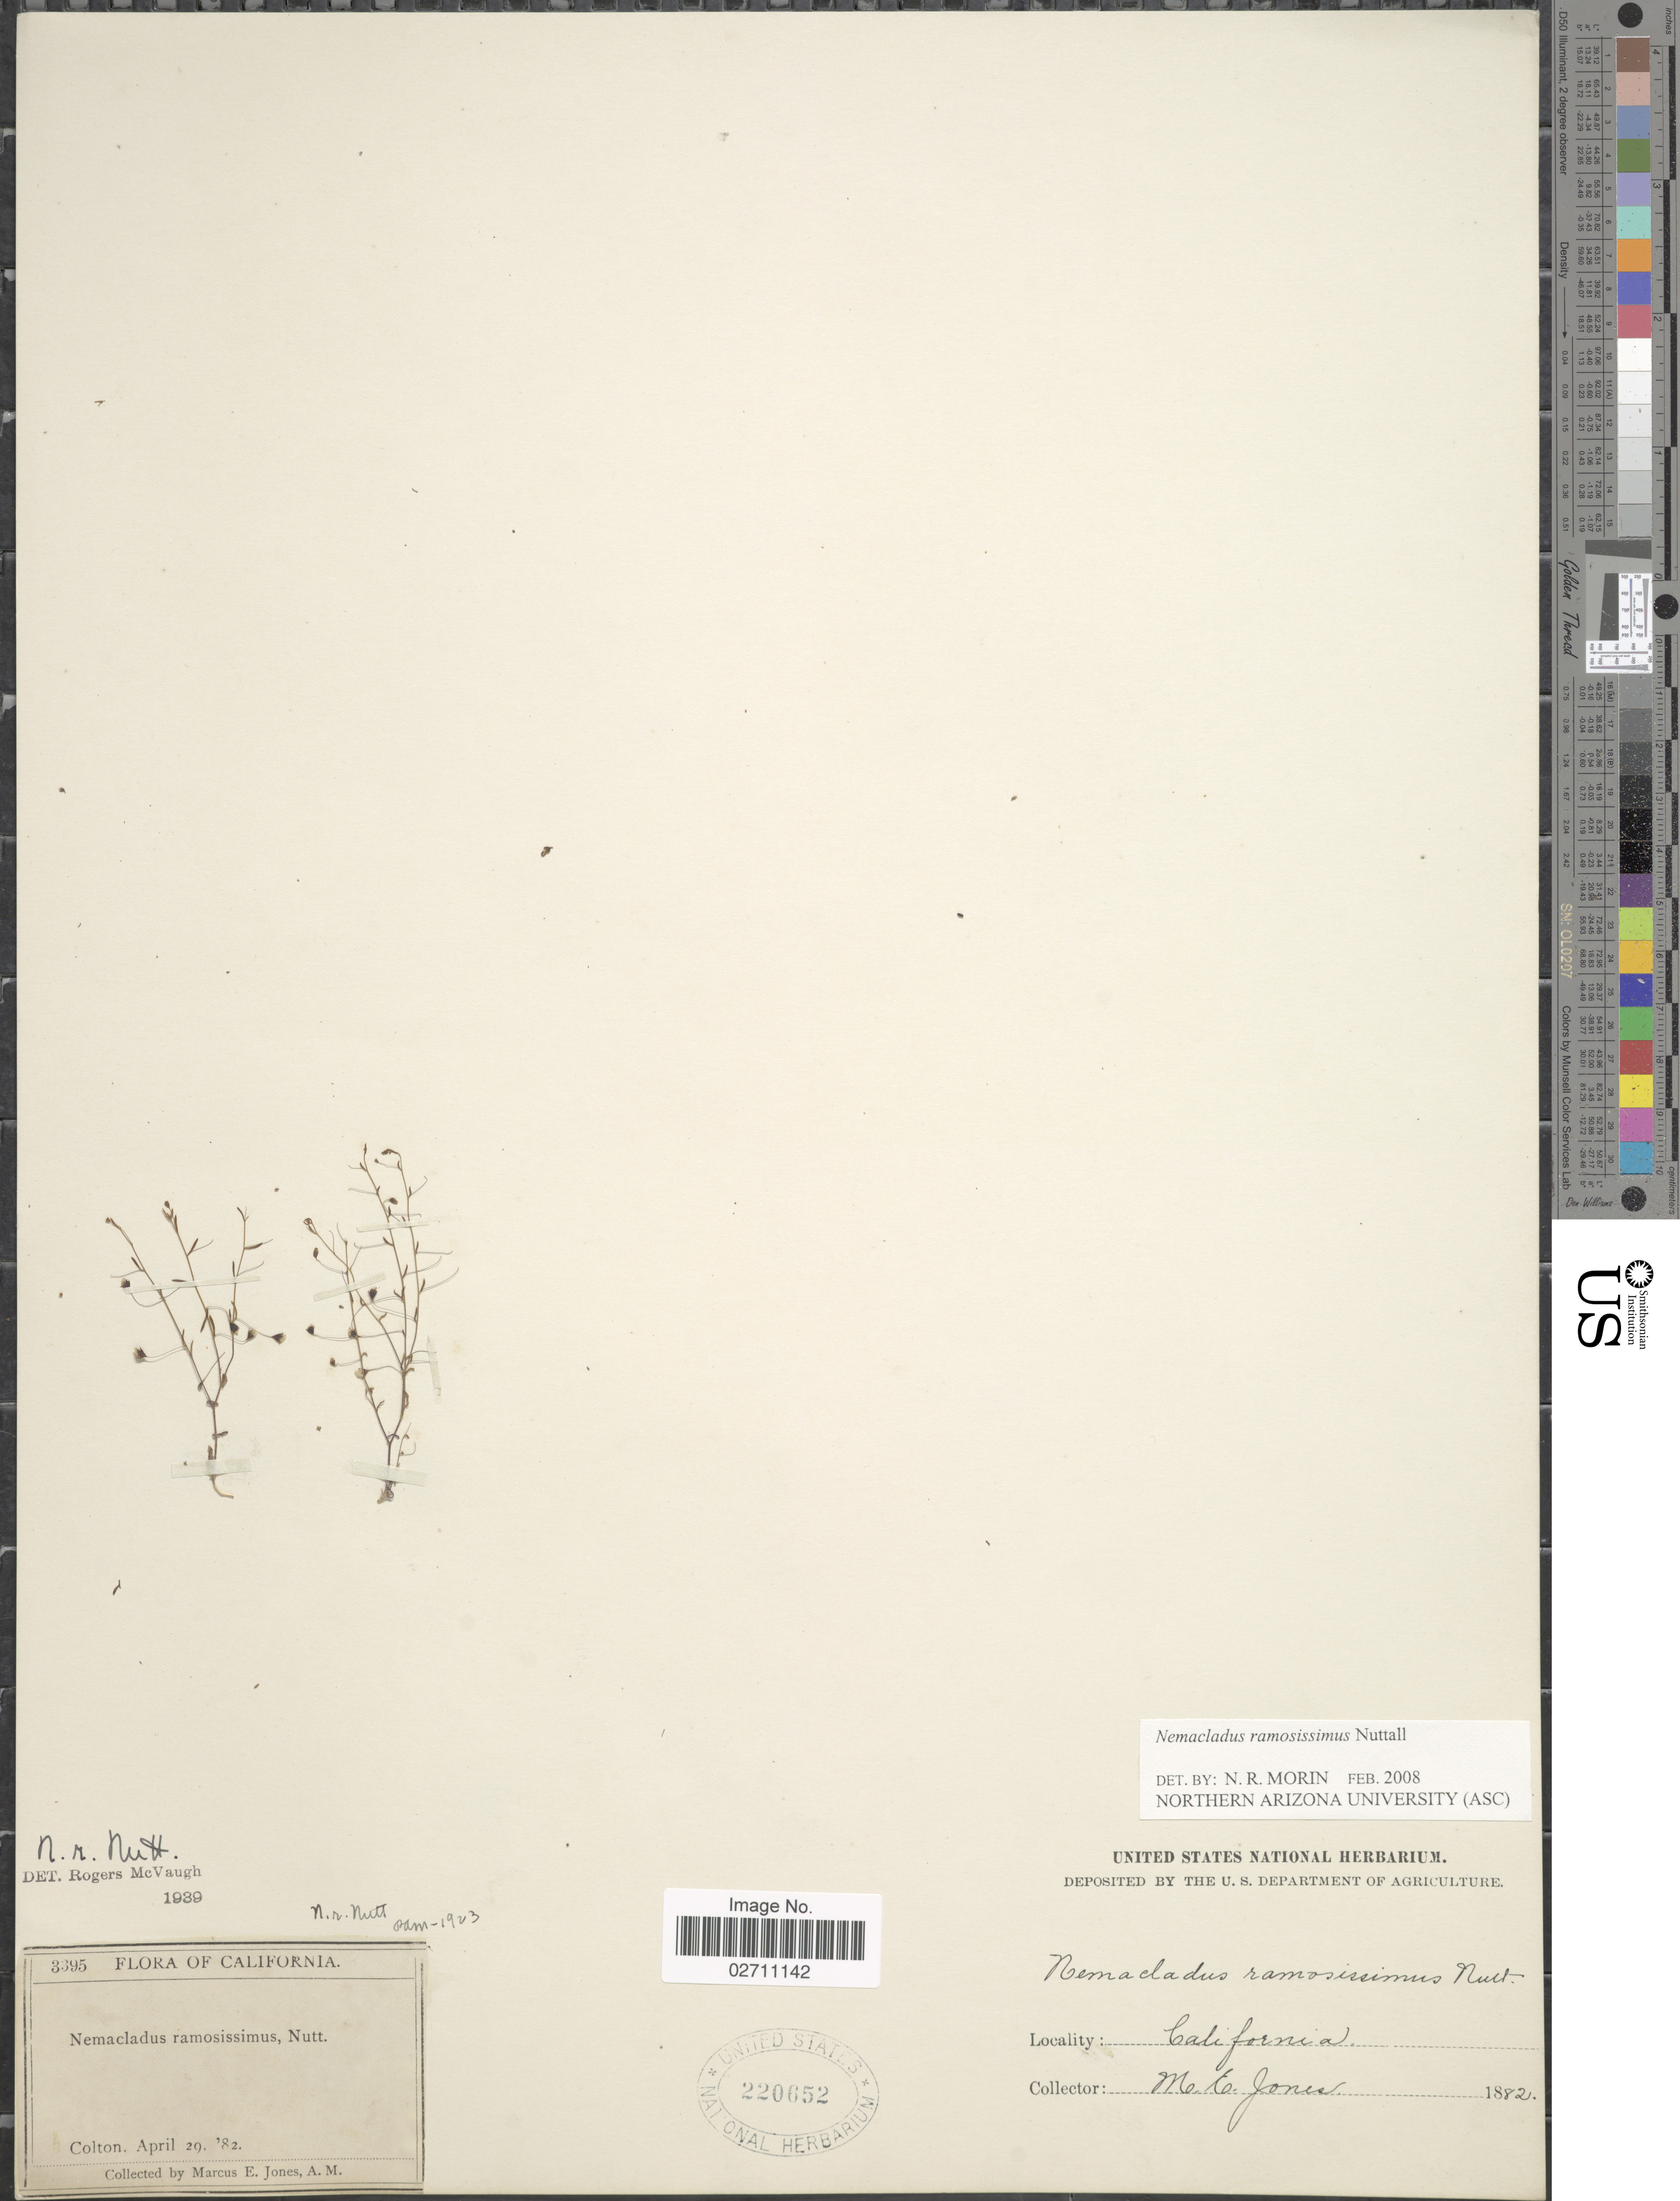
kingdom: Plantae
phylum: Tracheophyta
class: Magnoliopsida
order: Asterales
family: Campanulaceae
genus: Nemacladus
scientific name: Nemacladus ramosissimus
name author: Nutt.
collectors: M. E. Jones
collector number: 3395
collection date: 1882-04-29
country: United States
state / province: California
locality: Colton.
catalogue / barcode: US 220652